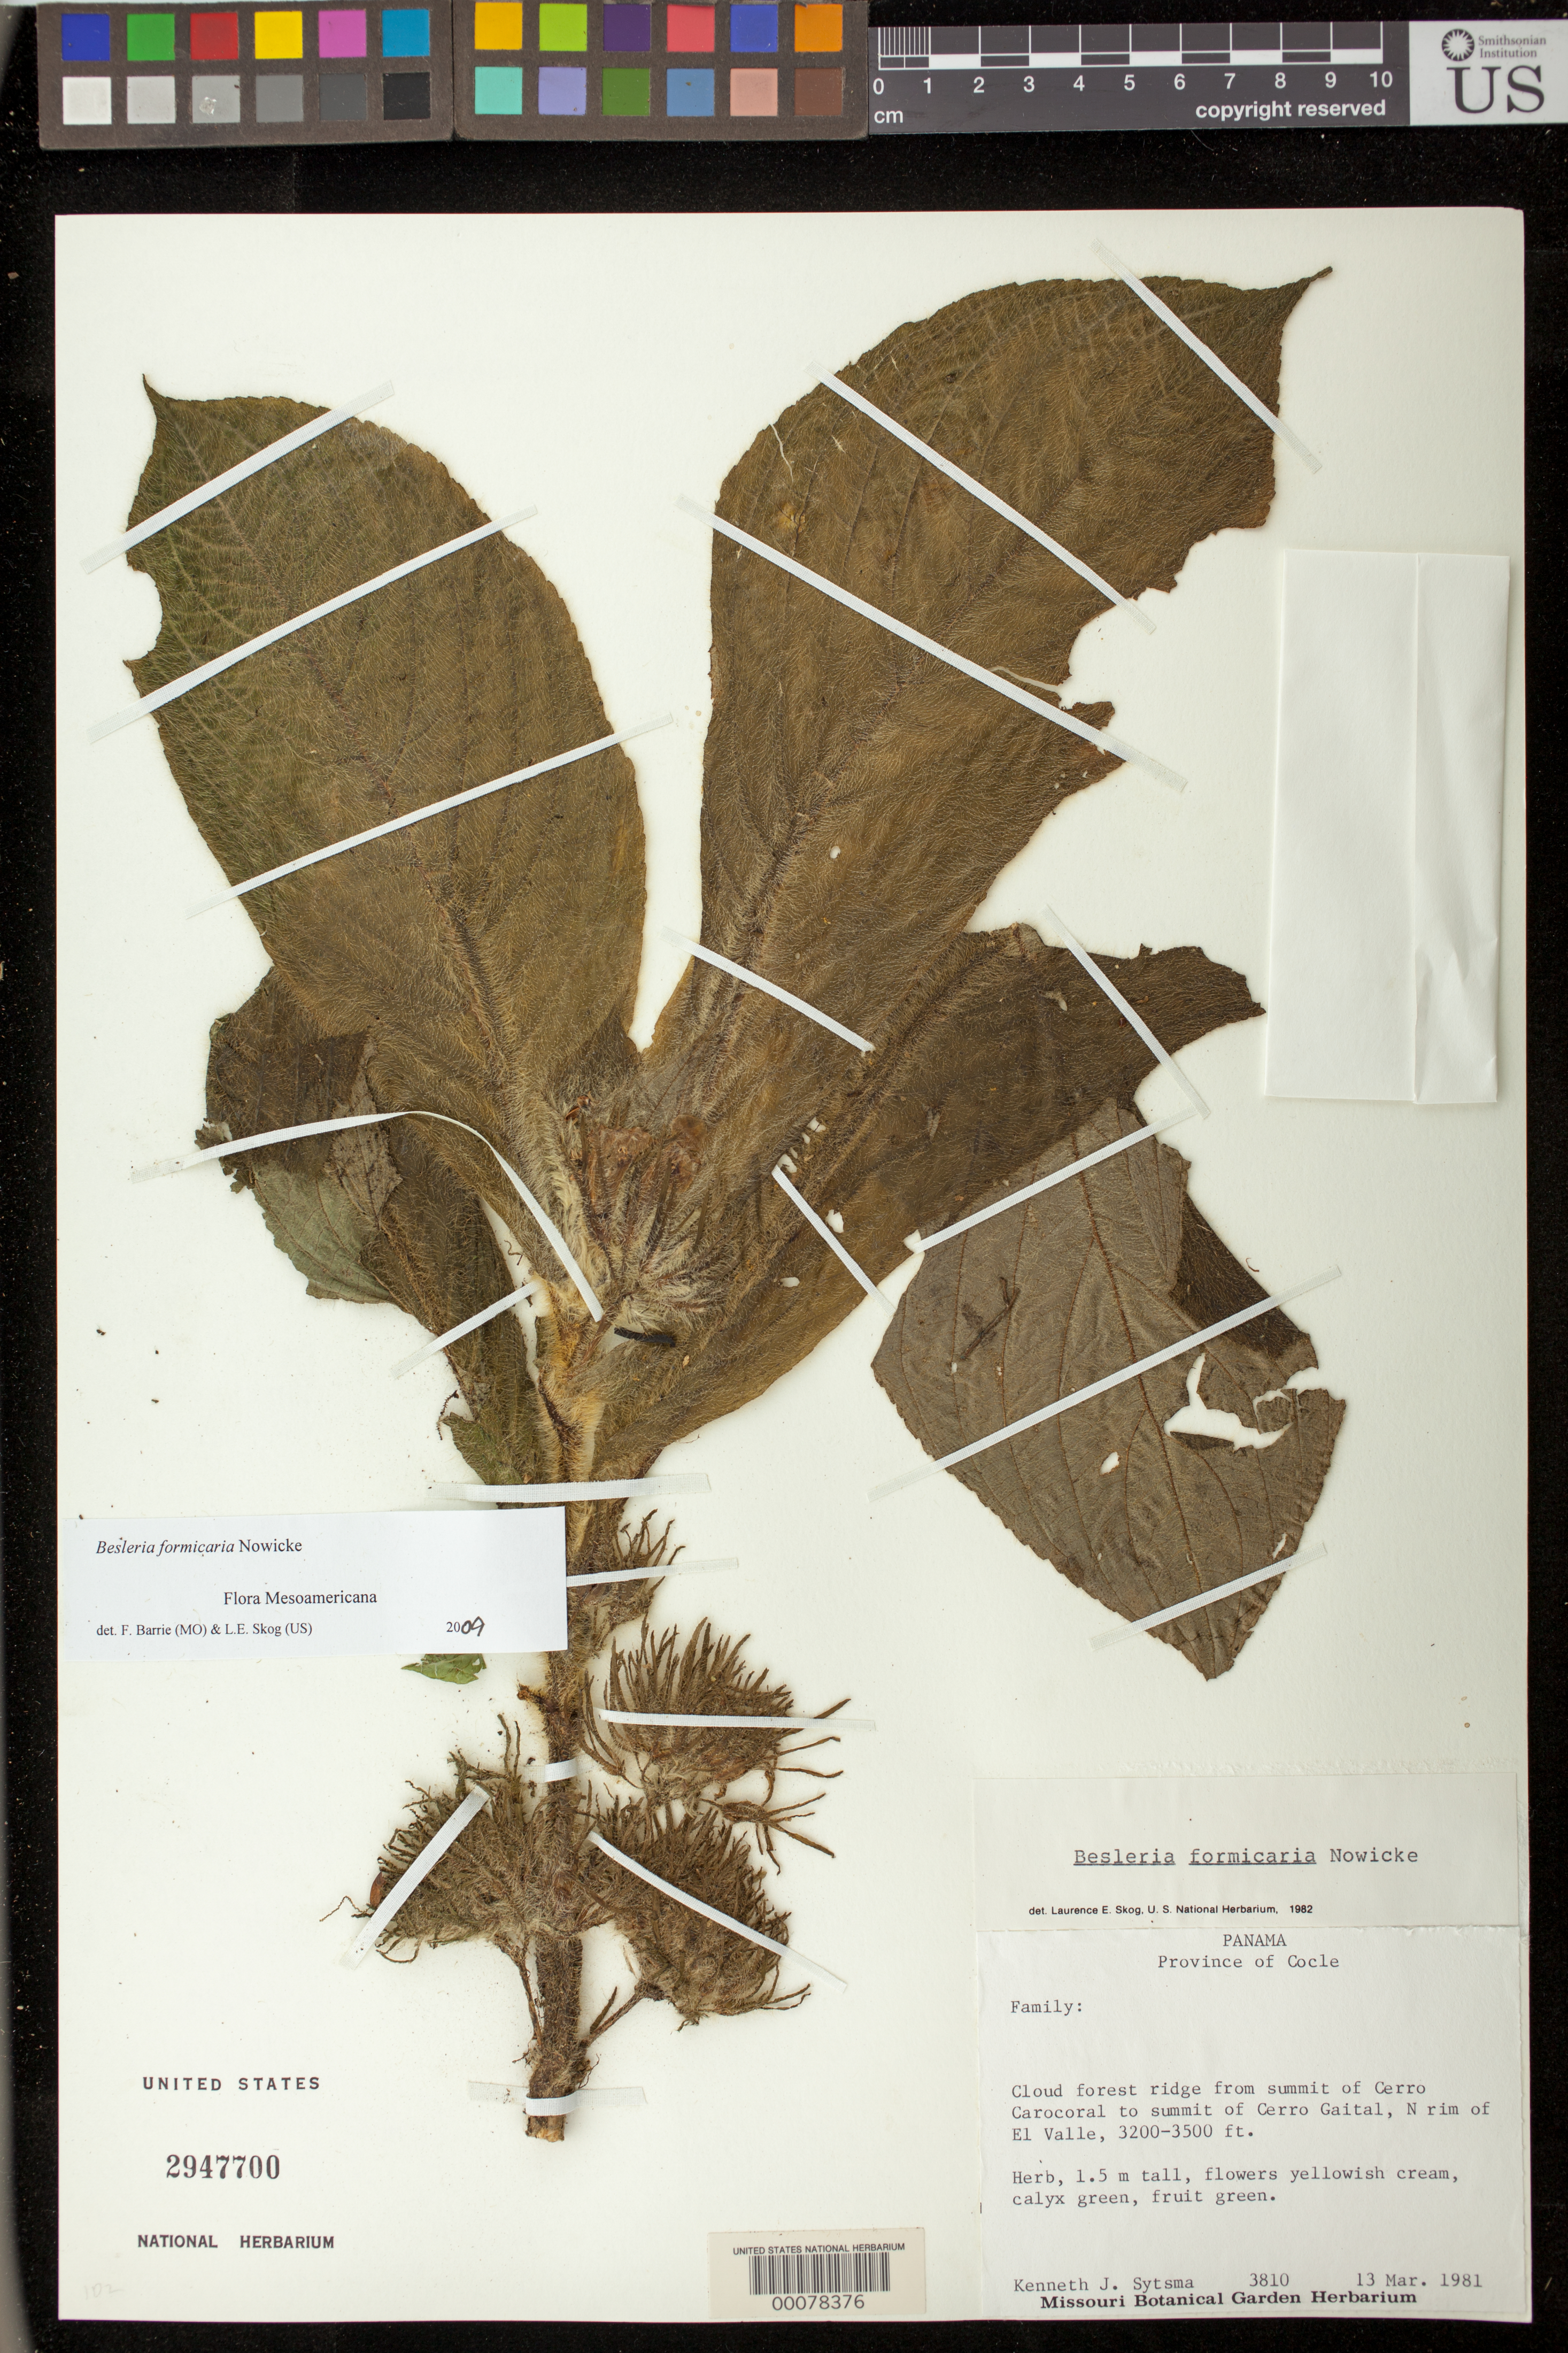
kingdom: Plantae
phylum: Tracheophyta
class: Magnoliopsida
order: Lamiales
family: Gesneriaceae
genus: Besleria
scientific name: Besleria formicaria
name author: Nowicke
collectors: K. J. Sytsma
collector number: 3810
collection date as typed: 13 Mar 1981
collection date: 1981-03-13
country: Panama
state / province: Coclé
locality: From summit of Cerro carocoral to summit of Cerro Gaital, N rim of El Valle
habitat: Cloud forest ridge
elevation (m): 975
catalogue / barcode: US 2947700